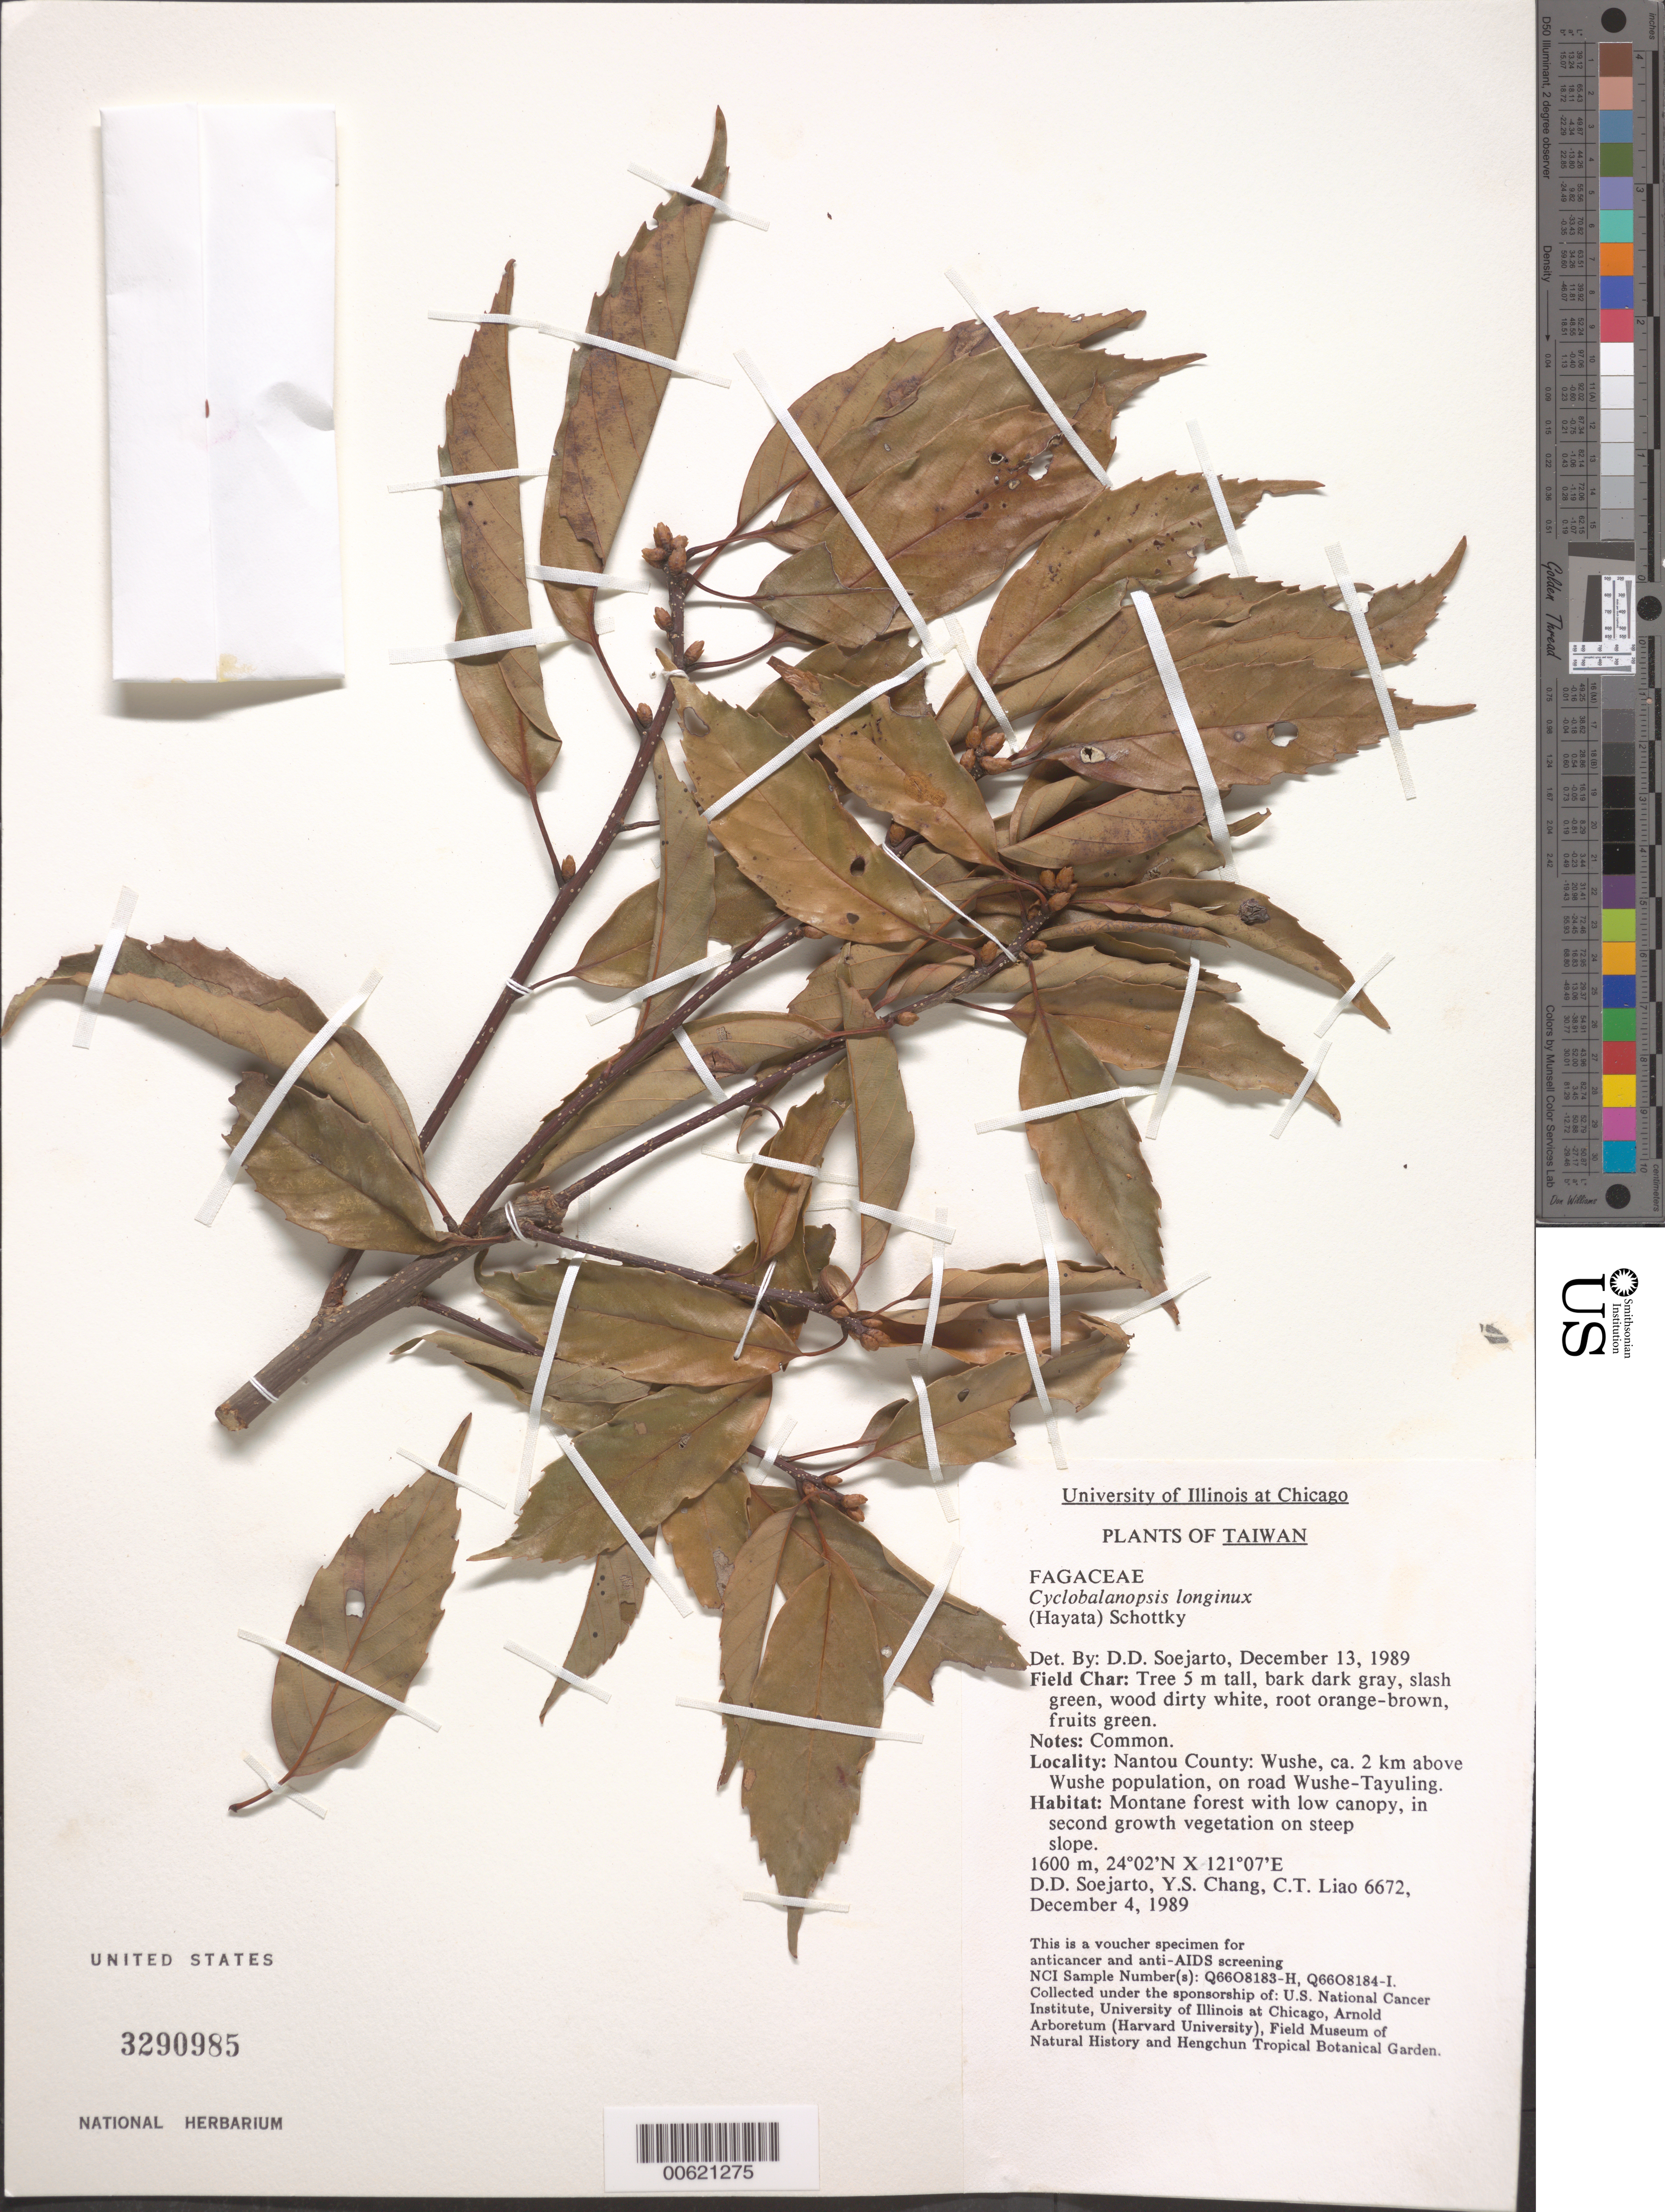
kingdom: Plantae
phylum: Tracheophyta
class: Magnoliopsida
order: Fagales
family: Fagaceae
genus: Quercus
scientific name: Quercus longinux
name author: Hayata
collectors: Y. S. Chang & C. T. Liao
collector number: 6672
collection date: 1989-12-04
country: Taiwan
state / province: Nantou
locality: Nantou County: Wushe, ca. 2 km above Wushe population, on road Wushe-Tayuling.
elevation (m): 1600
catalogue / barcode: US 3290985